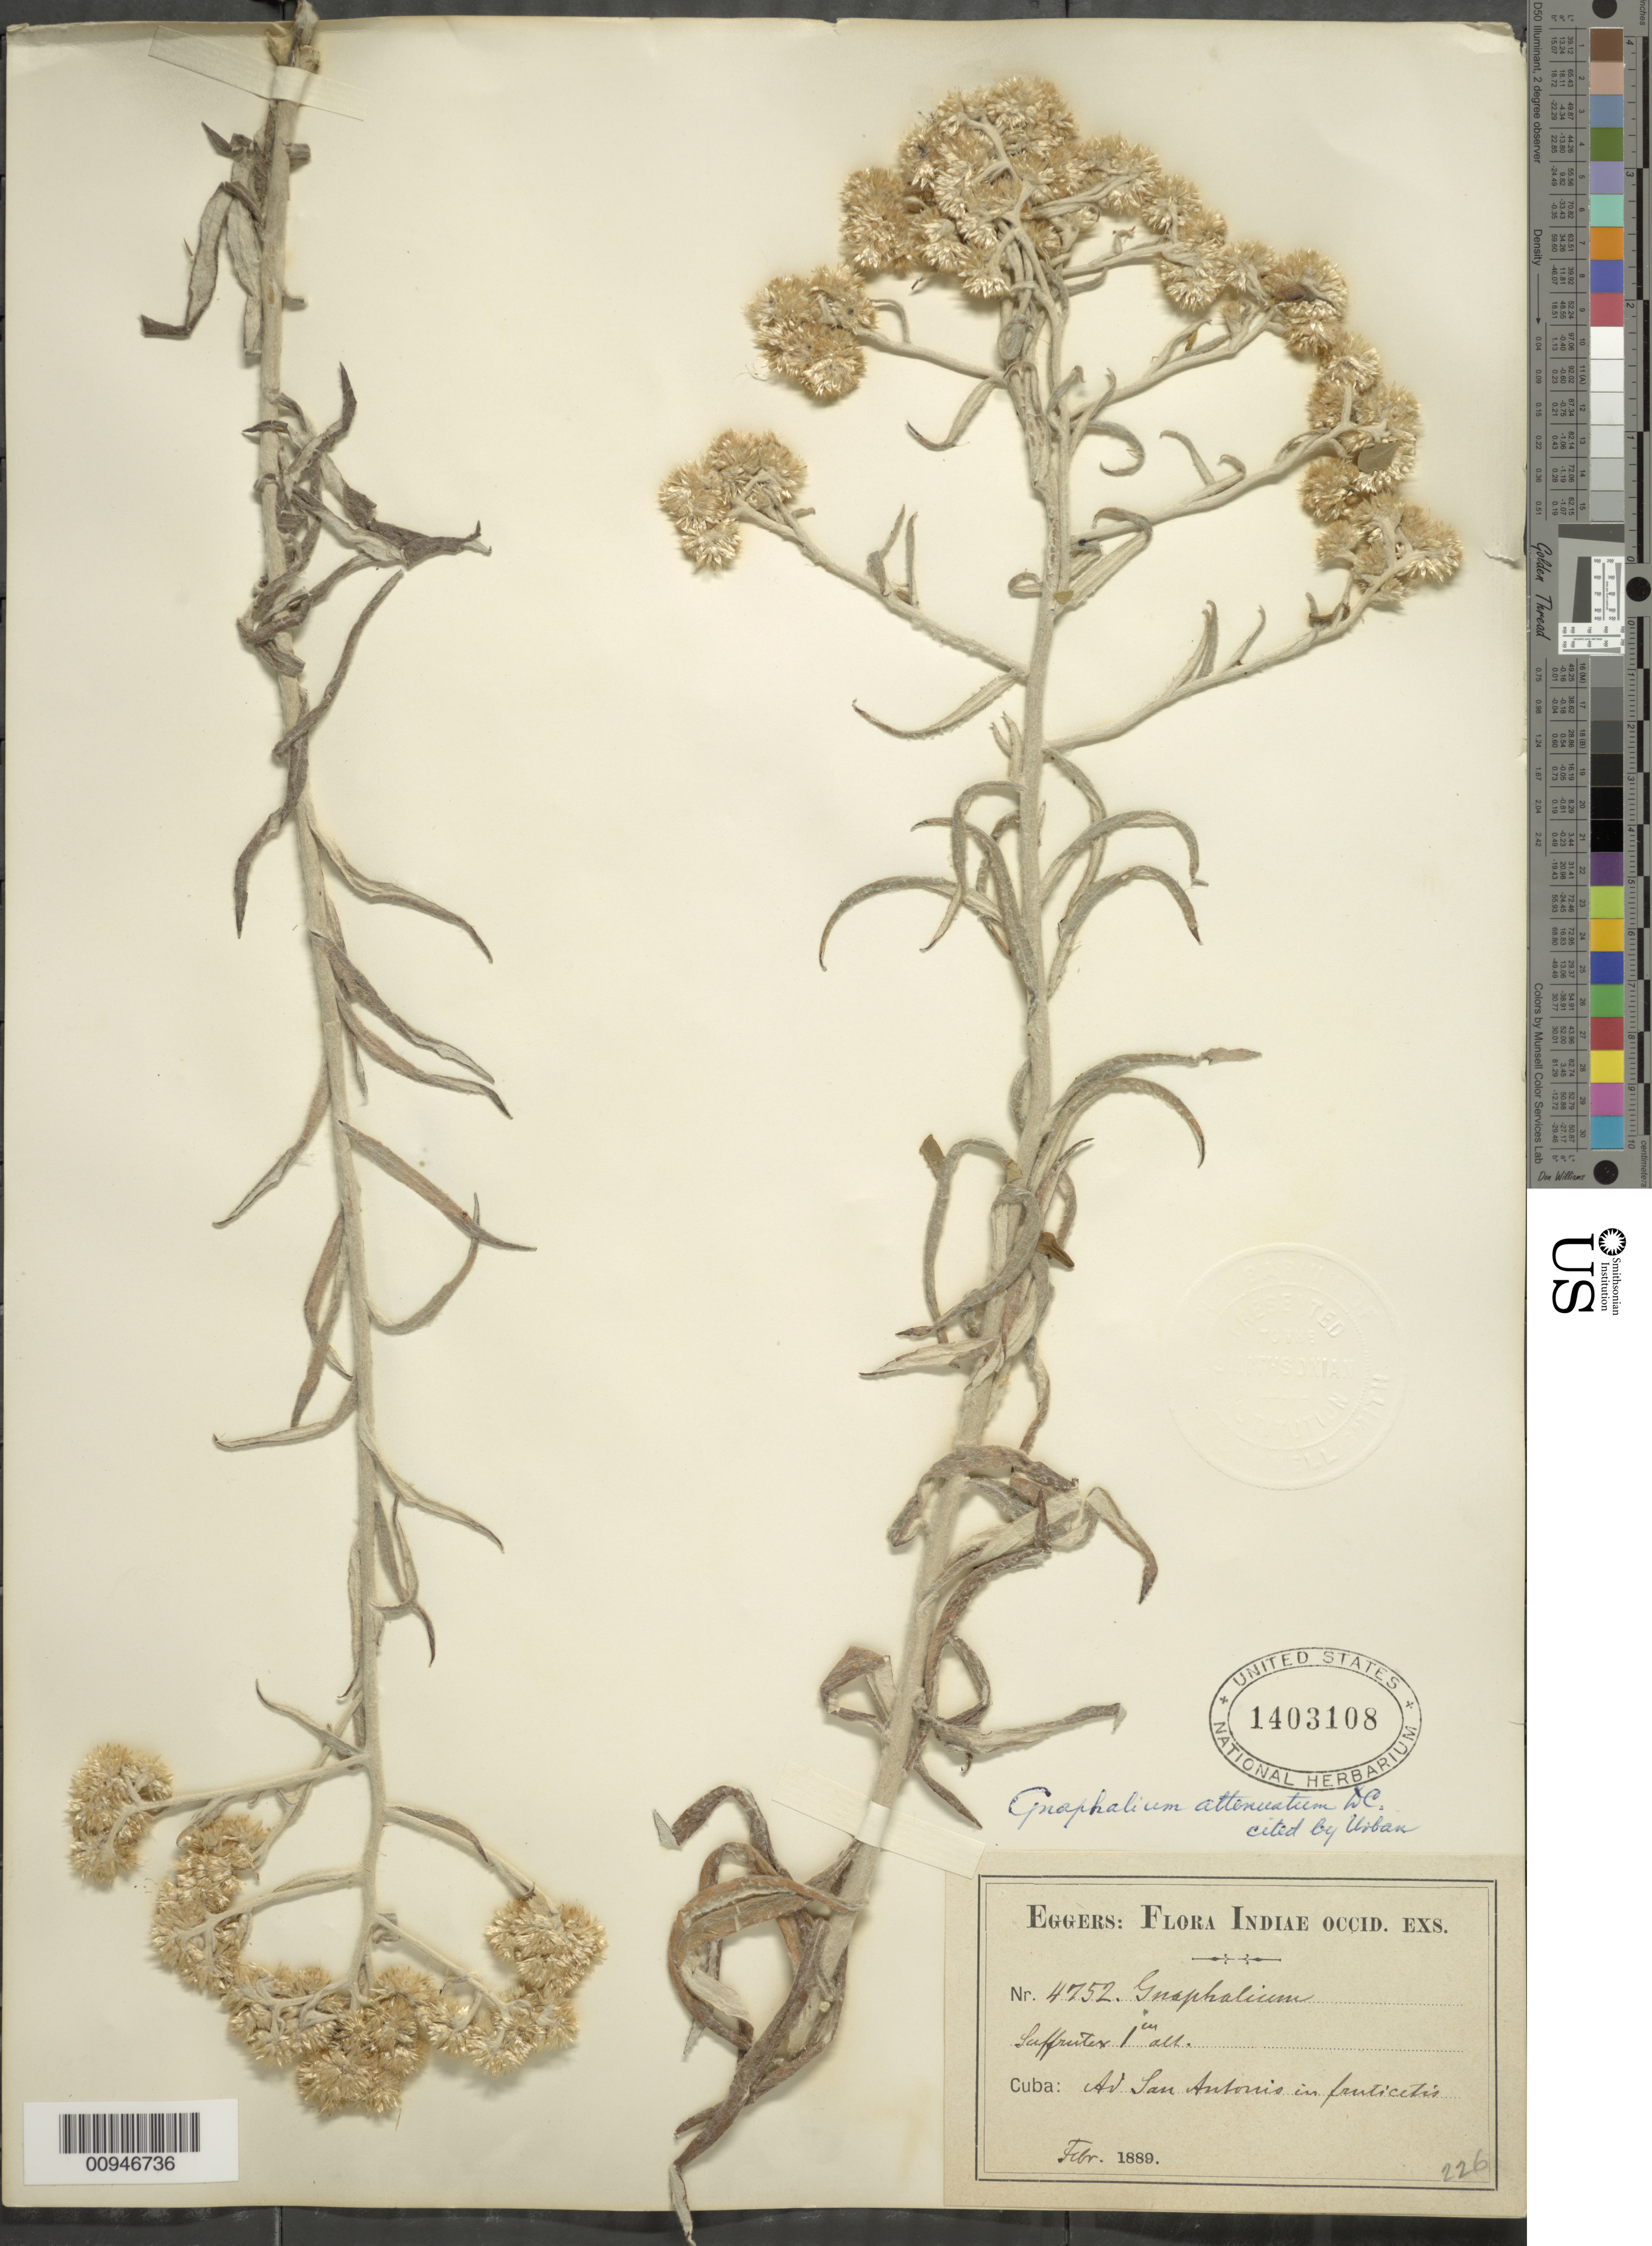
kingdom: Plantae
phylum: Tracheophyta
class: Magnoliopsida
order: Asterales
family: Asteraceae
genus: Pseudognaphalium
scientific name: Pseudognaphalium attenuatum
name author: (DC.) Anderb.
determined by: Nesom, Guy L.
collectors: H. F. A. von Eggers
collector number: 4752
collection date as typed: Feb 1889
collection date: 1889-02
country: Cuba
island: Cuba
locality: Av San Antonis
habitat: In fruticetis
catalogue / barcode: US 1403108